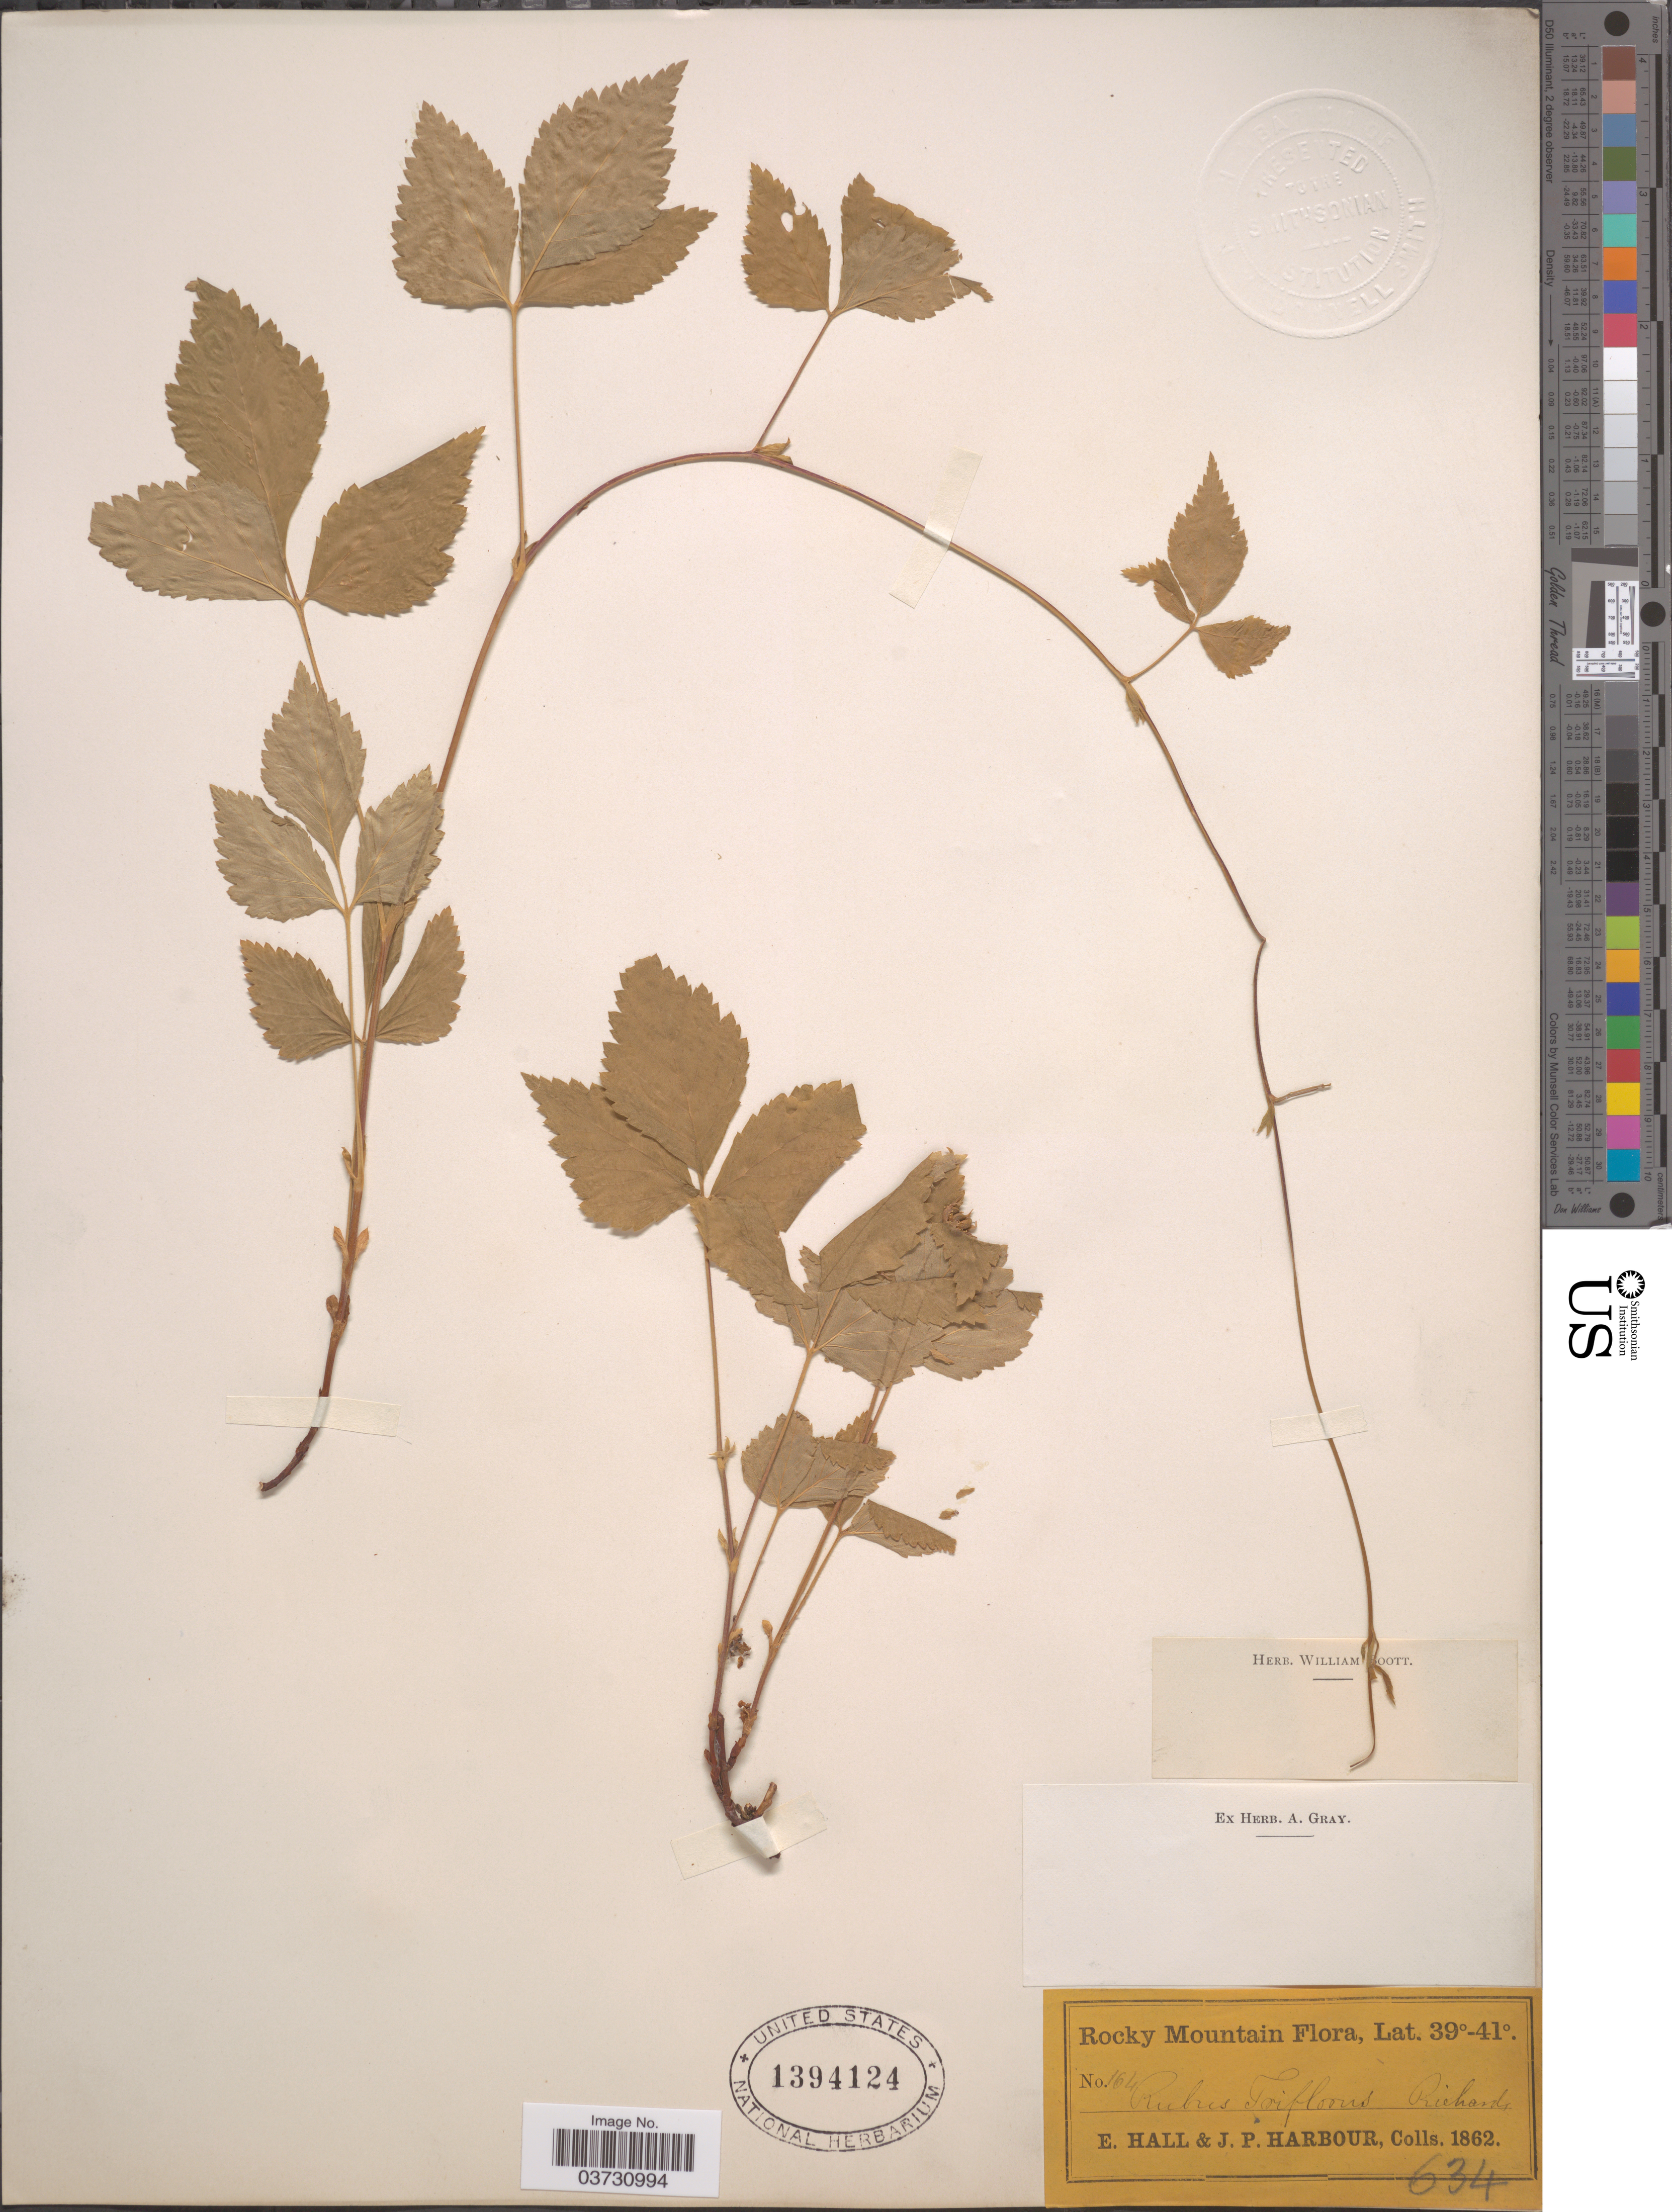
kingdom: Plantae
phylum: Tracheophyta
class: Magnoliopsida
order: Rosales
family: Rosaceae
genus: Rubus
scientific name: Rubus pubescens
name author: Raf.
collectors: E. Hall & J. Harbour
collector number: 164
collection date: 1862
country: United States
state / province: Colorado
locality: Rocky Mountain.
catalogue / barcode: US 1394124